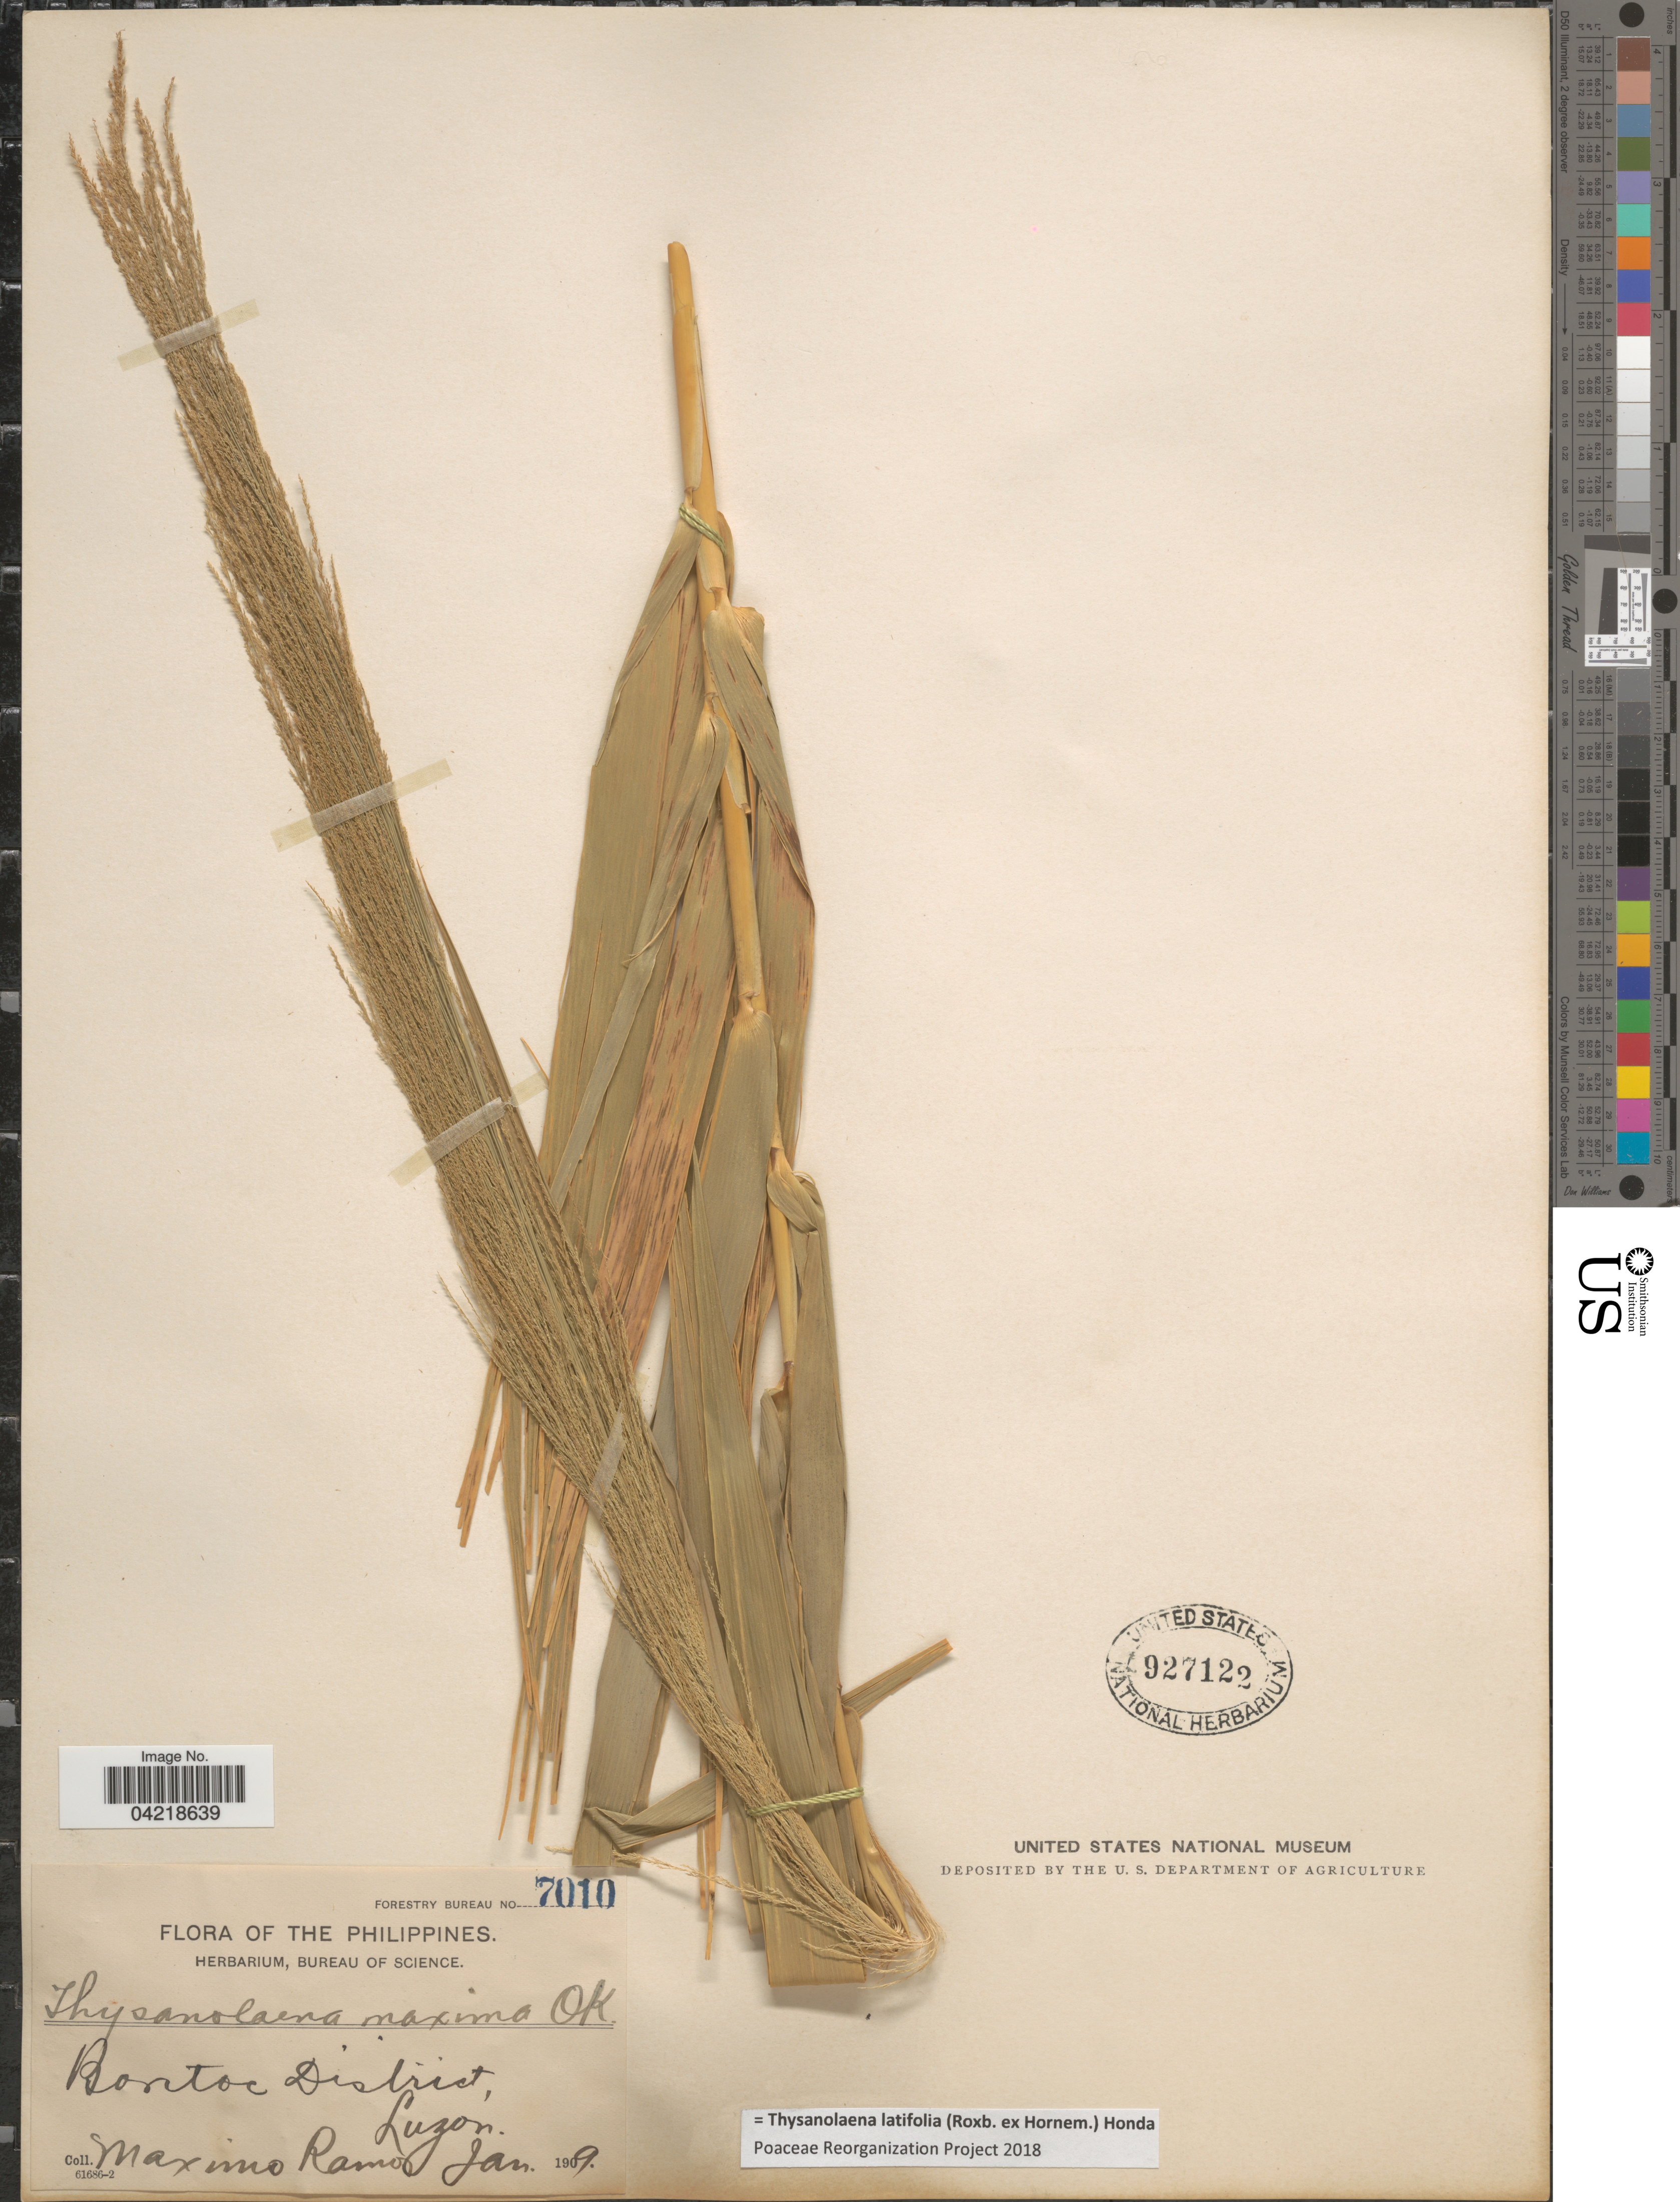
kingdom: Plantae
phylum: Tracheophyta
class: Liliopsida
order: Poales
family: Poaceae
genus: Thysanolaena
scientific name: Thysanolaena latifolia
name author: (Roxb. ex Hornem.) Honda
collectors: M. Ramos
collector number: Forestry Bureau 7010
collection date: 1909-01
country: Philippines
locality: Bontoc District, Luzon.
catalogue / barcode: US 927122